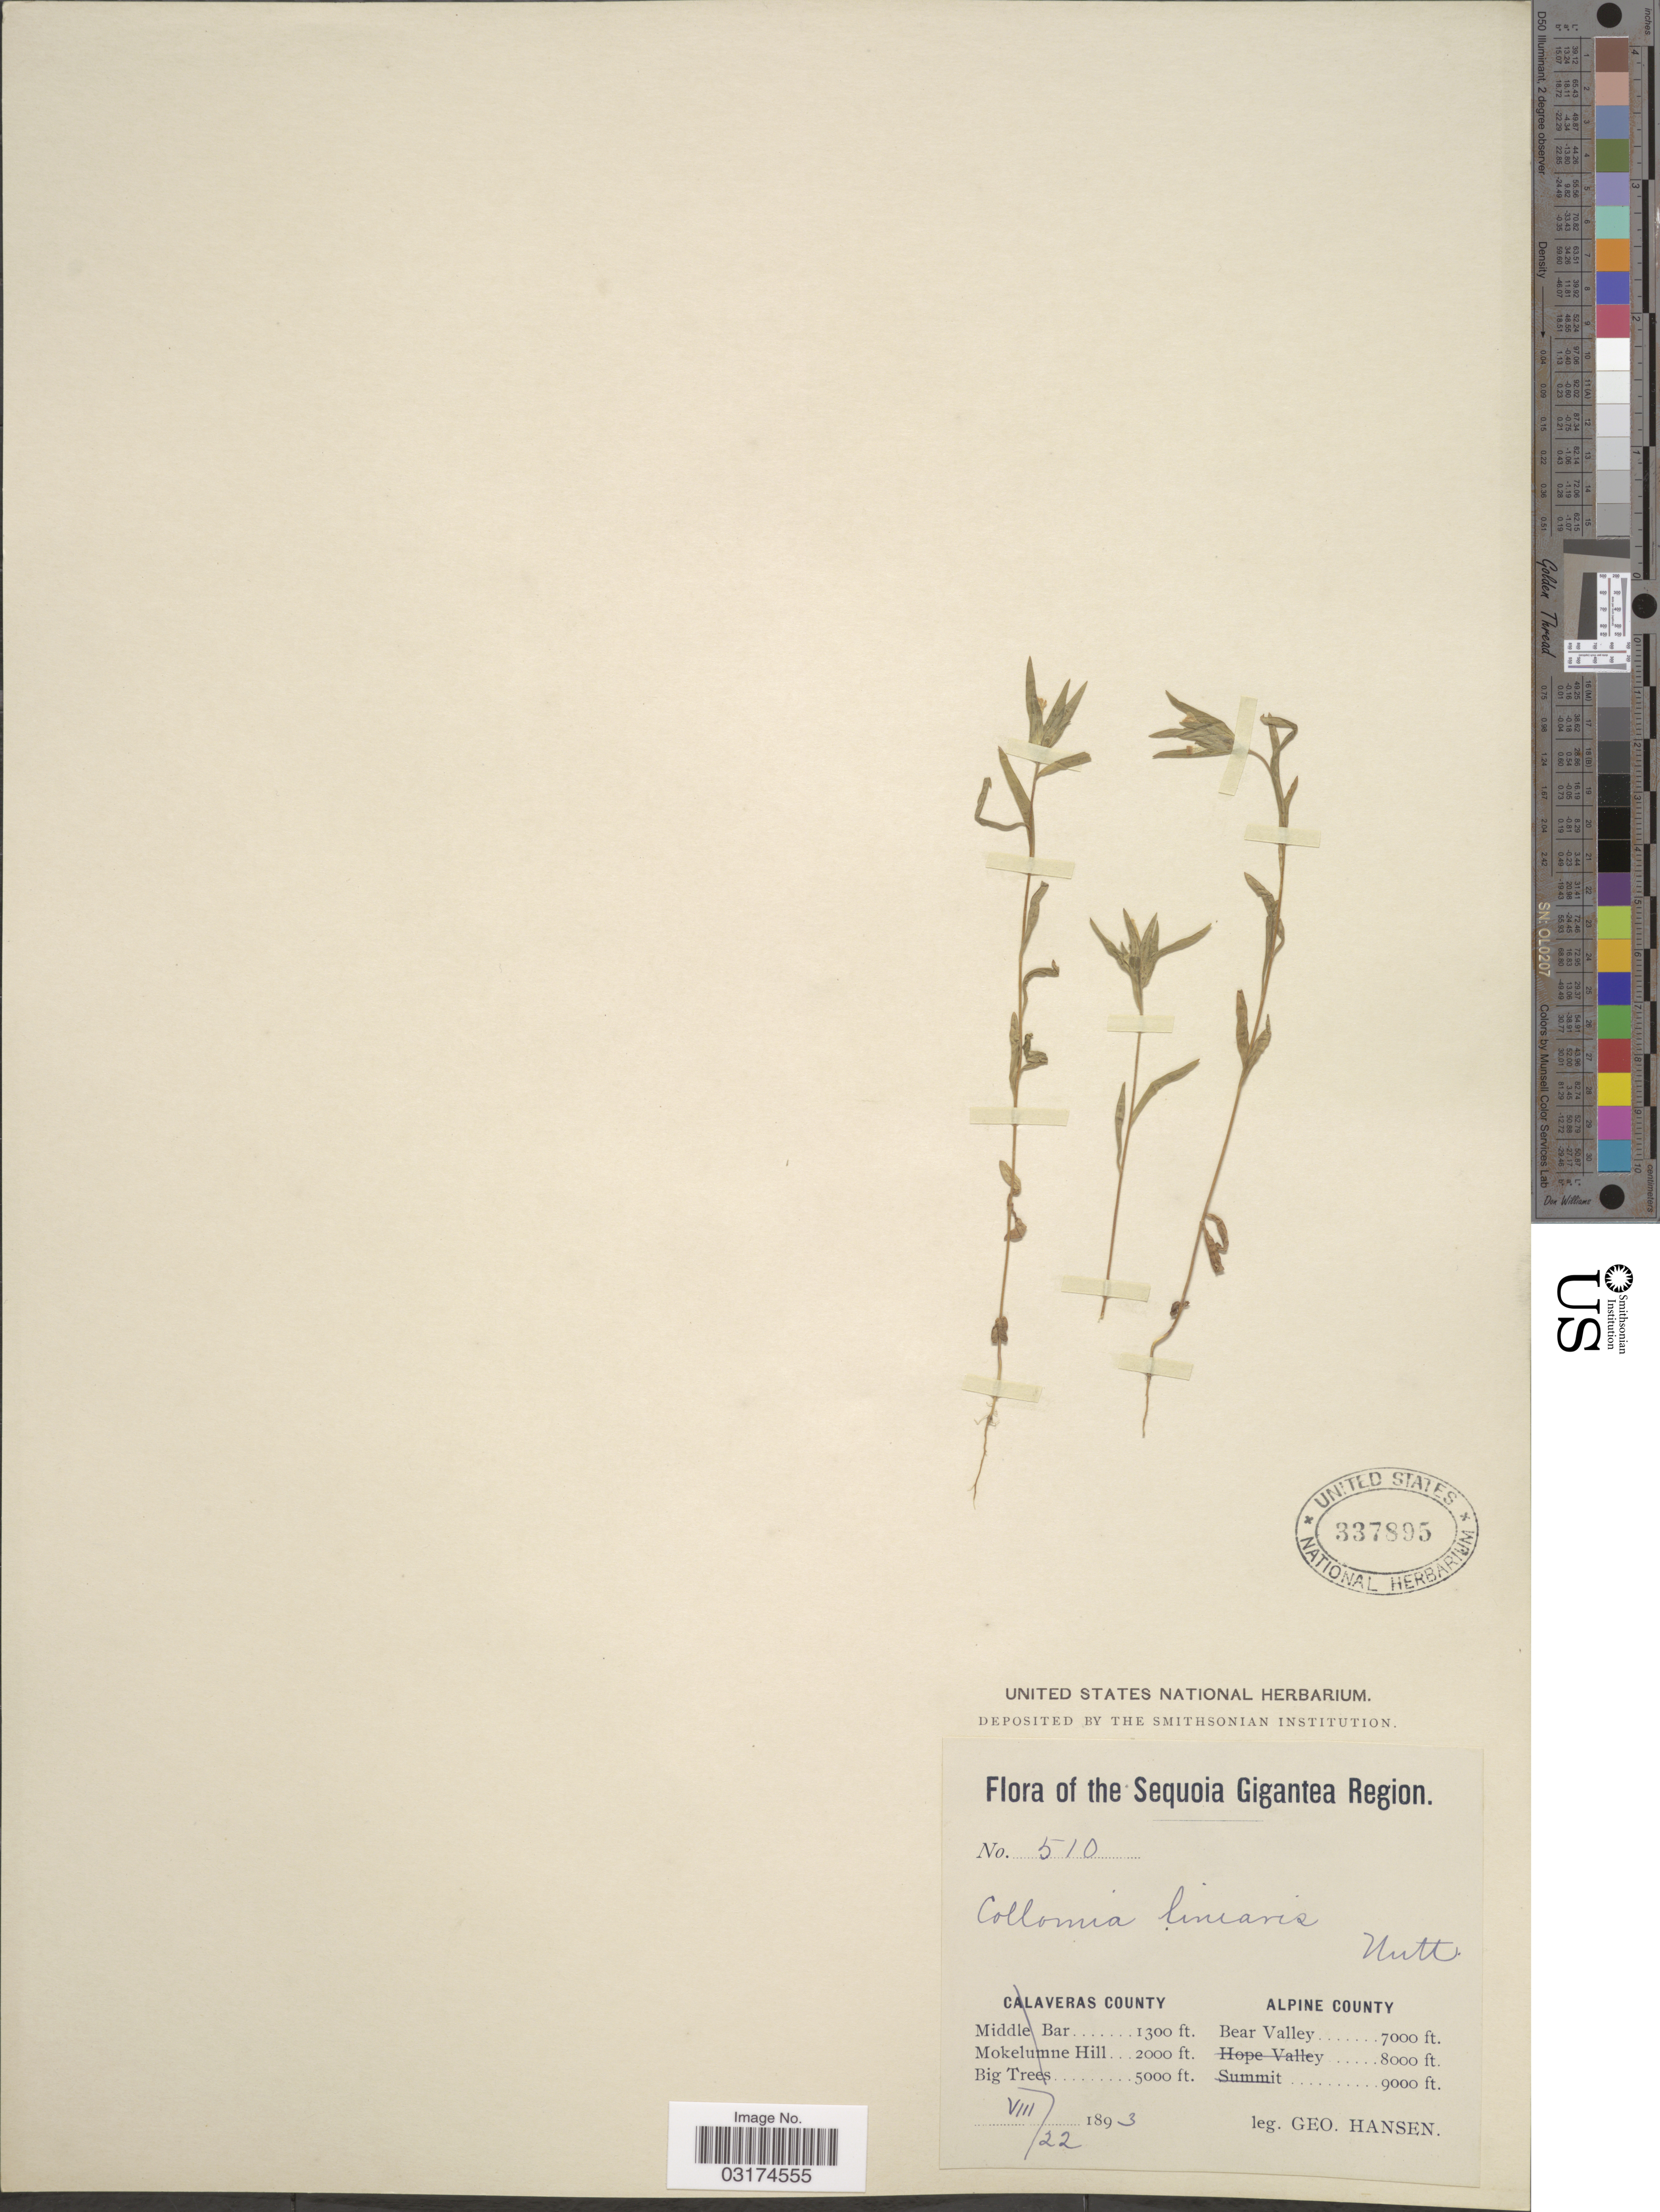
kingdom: Plantae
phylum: Tracheophyta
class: Magnoliopsida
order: Ericales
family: Polemoniaceae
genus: Collomia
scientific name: Collomia linearis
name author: Nutt.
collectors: G. Hansen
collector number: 510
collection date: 1893-08-22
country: United States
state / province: California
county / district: Alpine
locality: Alpine County. Bear Valley. Sequoia Gigantea Region.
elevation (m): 2134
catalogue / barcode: US 337895